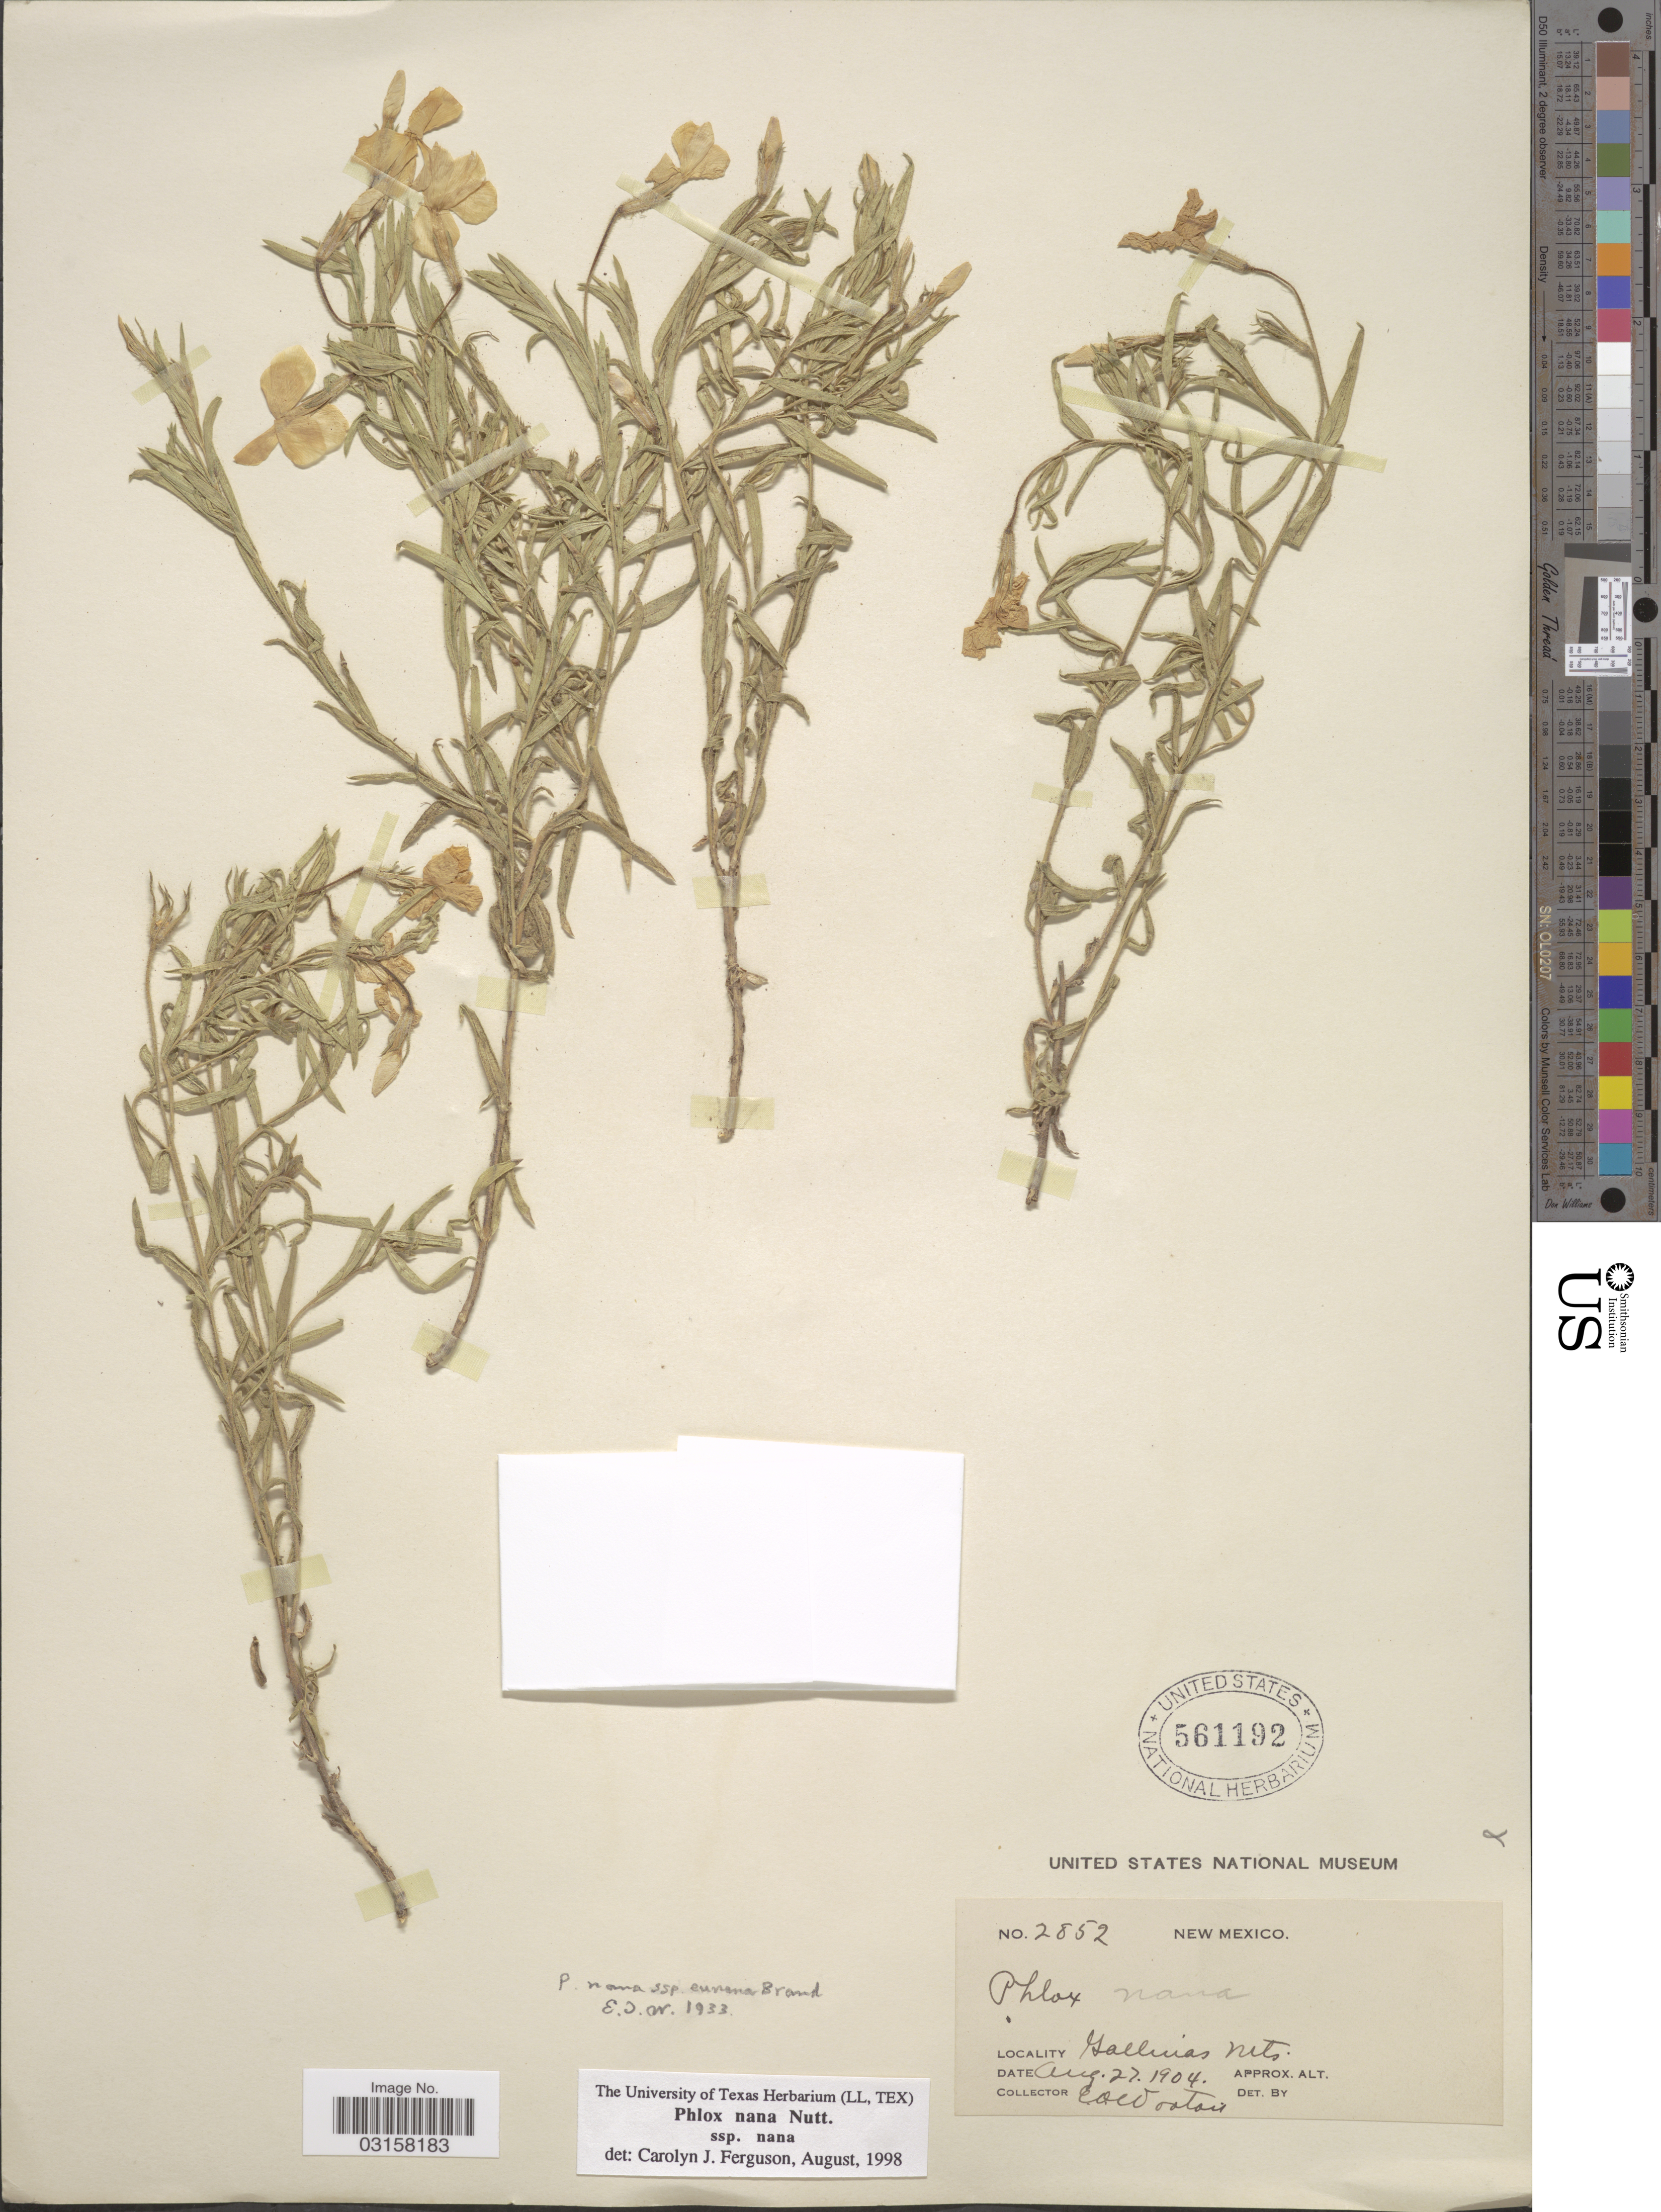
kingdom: Plantae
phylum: Tracheophyta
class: Magnoliopsida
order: Ericales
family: Polemoniaceae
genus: Phlox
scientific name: Phlox nana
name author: Nutt.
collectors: E. O. Wooton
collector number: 2852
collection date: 1904-08-27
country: United States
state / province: New Mexico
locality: Gallinas Mts.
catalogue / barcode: US 561192